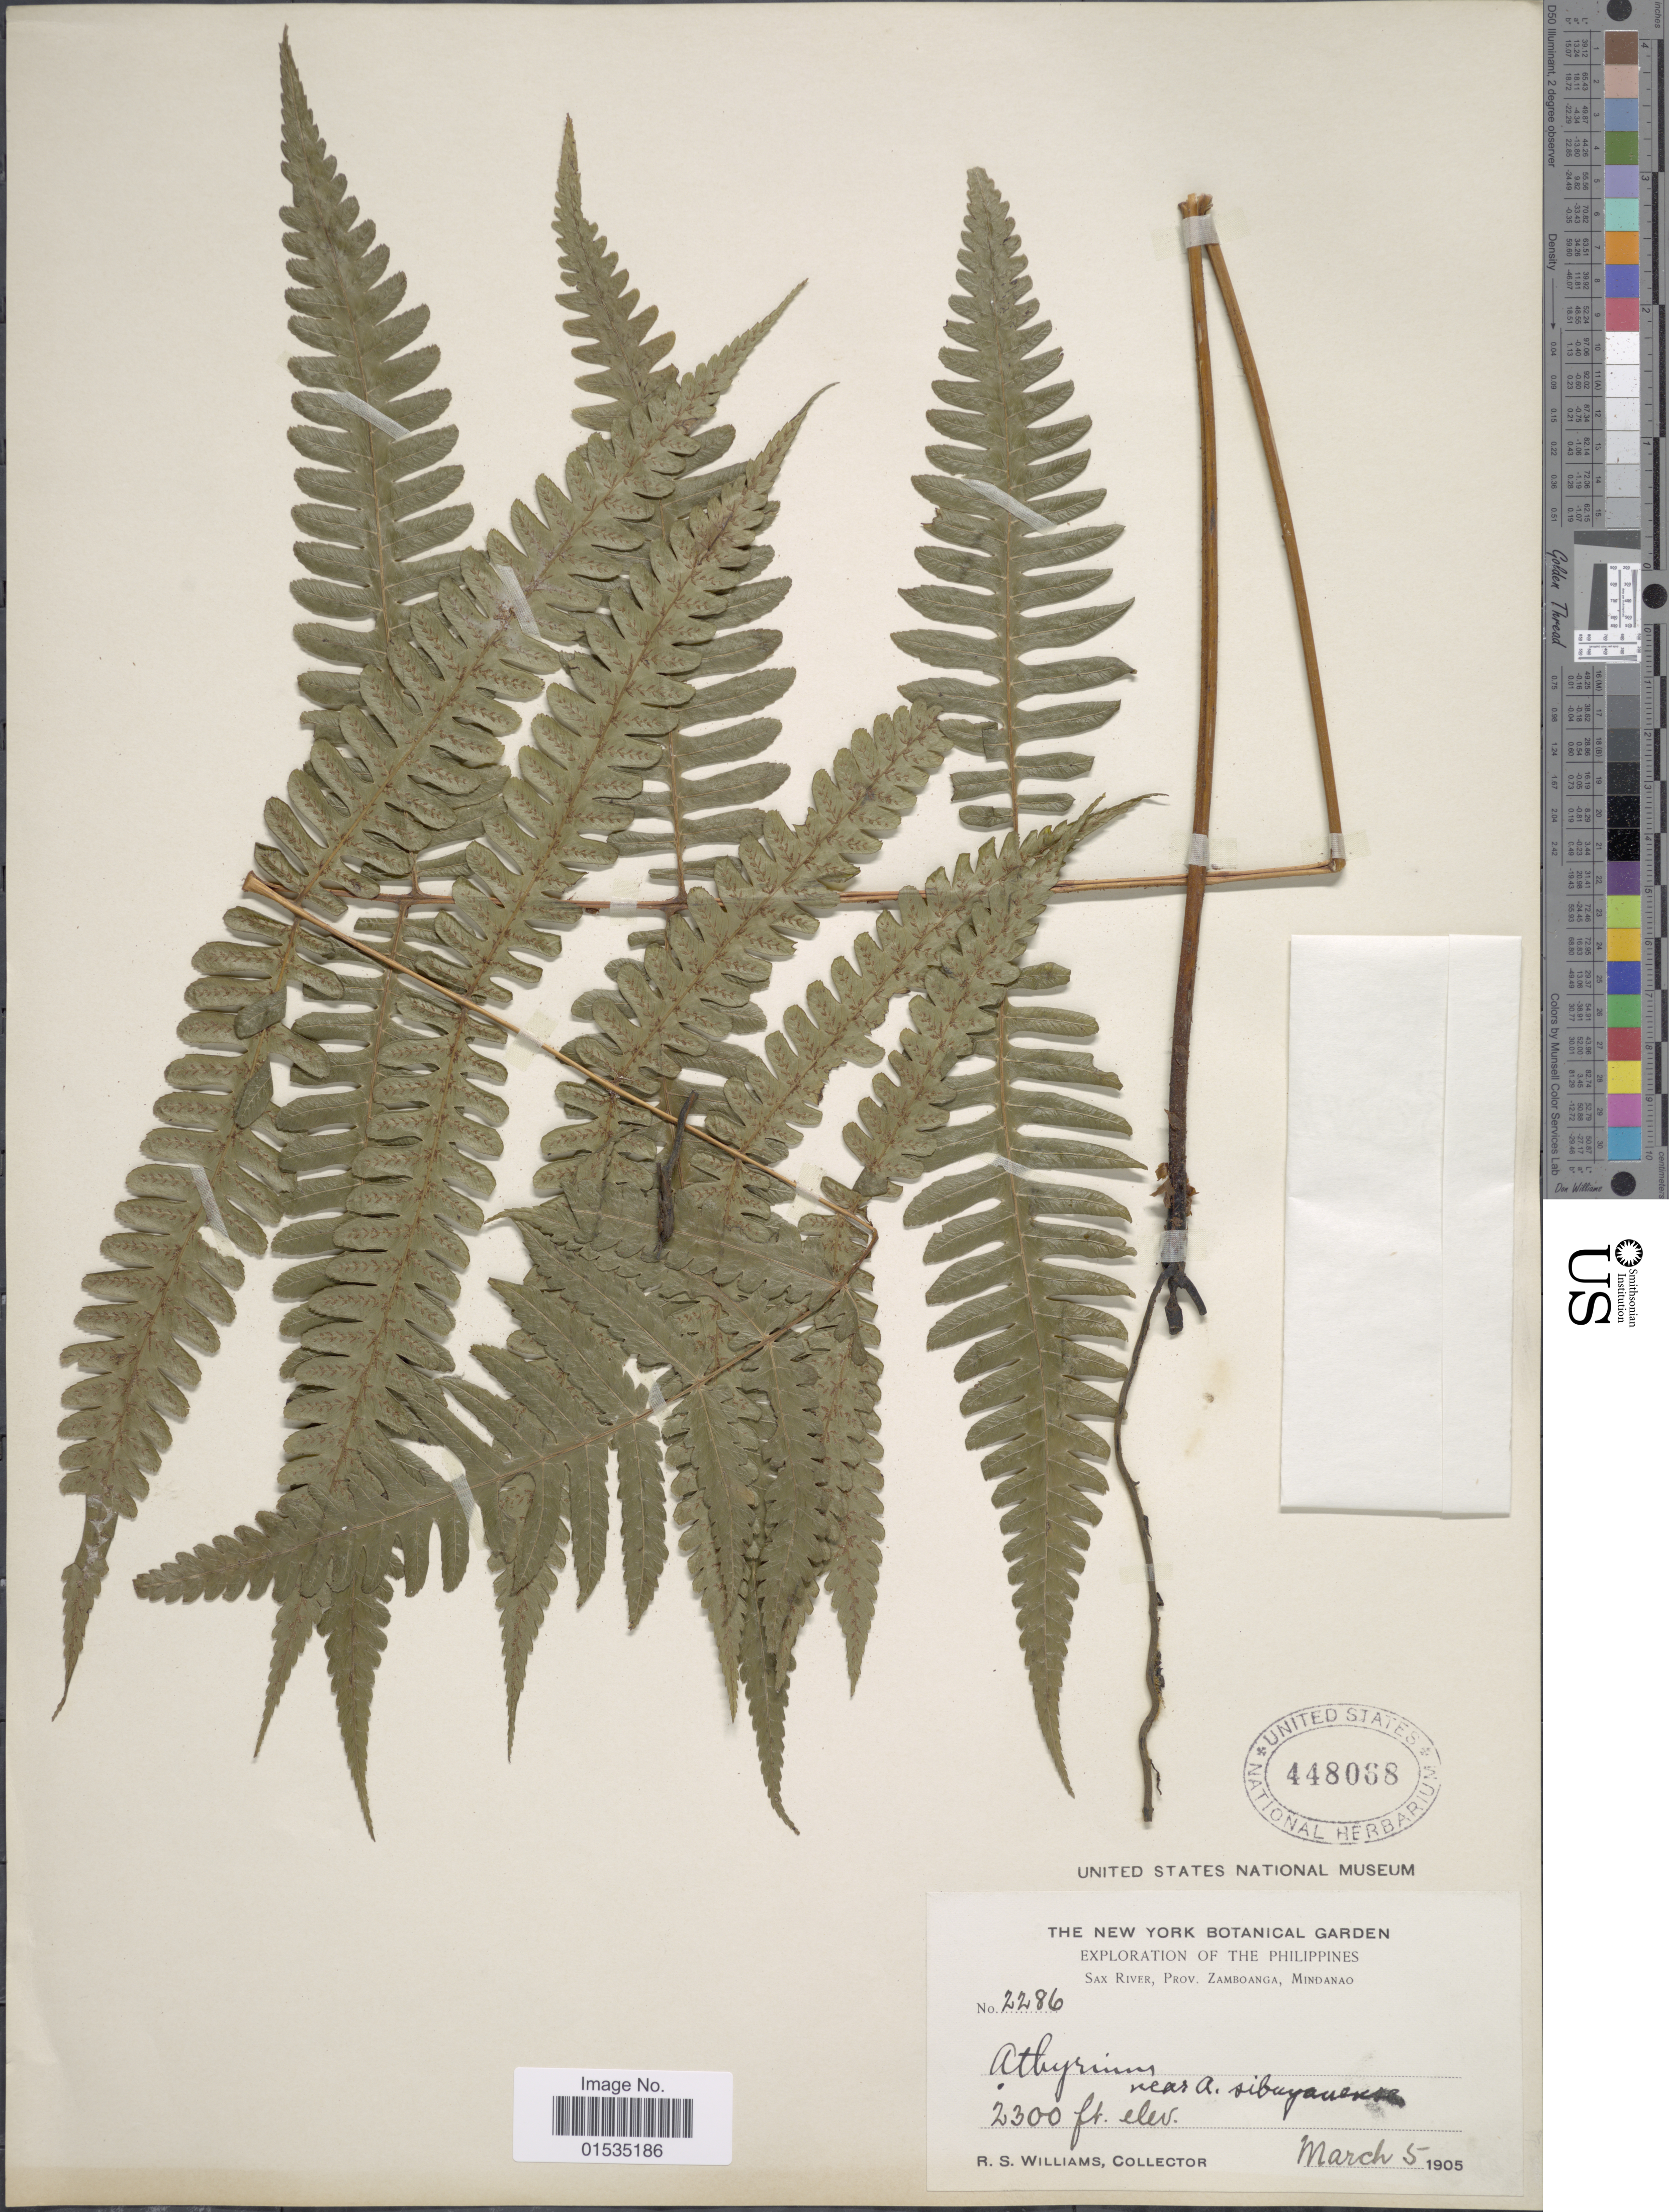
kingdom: Plantae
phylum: Tracheophyta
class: Polypodiopsida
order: Polypodiales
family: Athyriaceae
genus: Diplazium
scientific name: Diplazium sibuyanense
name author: (Copel.) Alderw.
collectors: R. S. Williams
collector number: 2286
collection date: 1905-03-05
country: Philippines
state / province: Zamboanga Peninsula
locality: Sax River, Prov. Zamboanga, Mindanao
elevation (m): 701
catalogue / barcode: US 448068